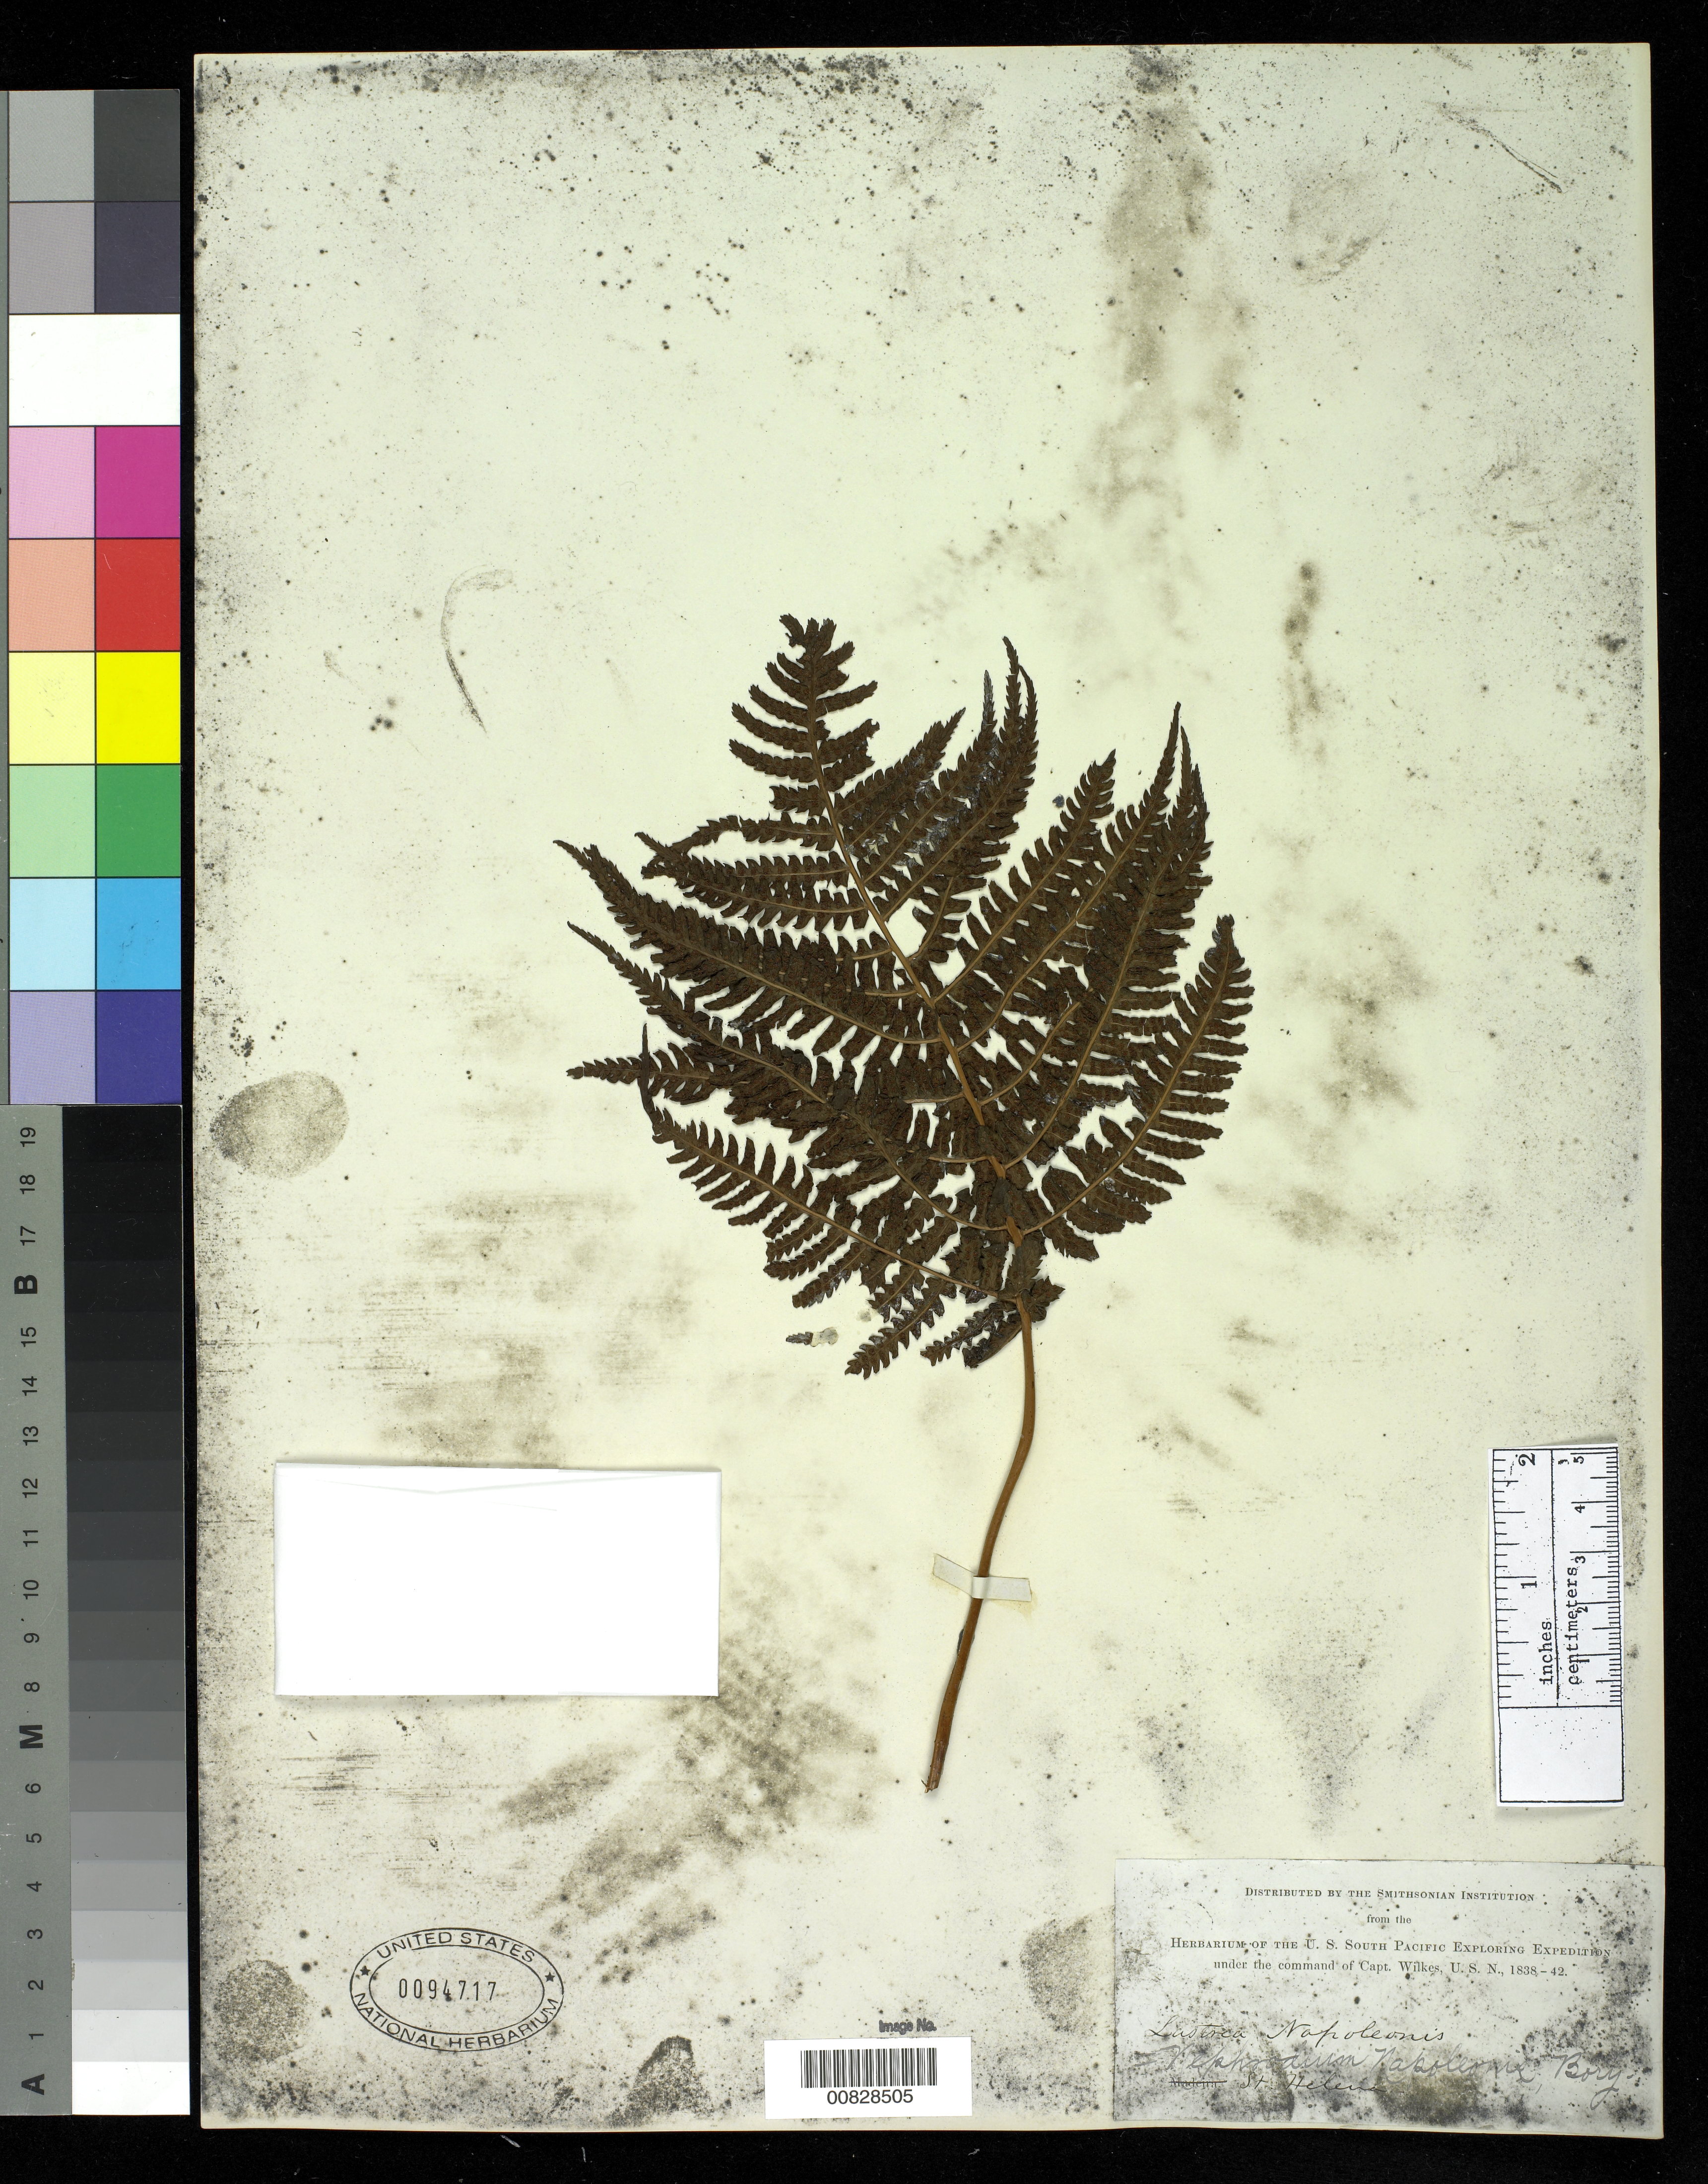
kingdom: Plantae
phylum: Tracheophyta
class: Polypodiopsida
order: Polypodiales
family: Dryopteridaceae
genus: Dryopteris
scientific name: Dryopteris napoleonis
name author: Kuntze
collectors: Wilkes Explor. Exped.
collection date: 1838/1842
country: St. Helena Islands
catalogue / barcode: US 94717